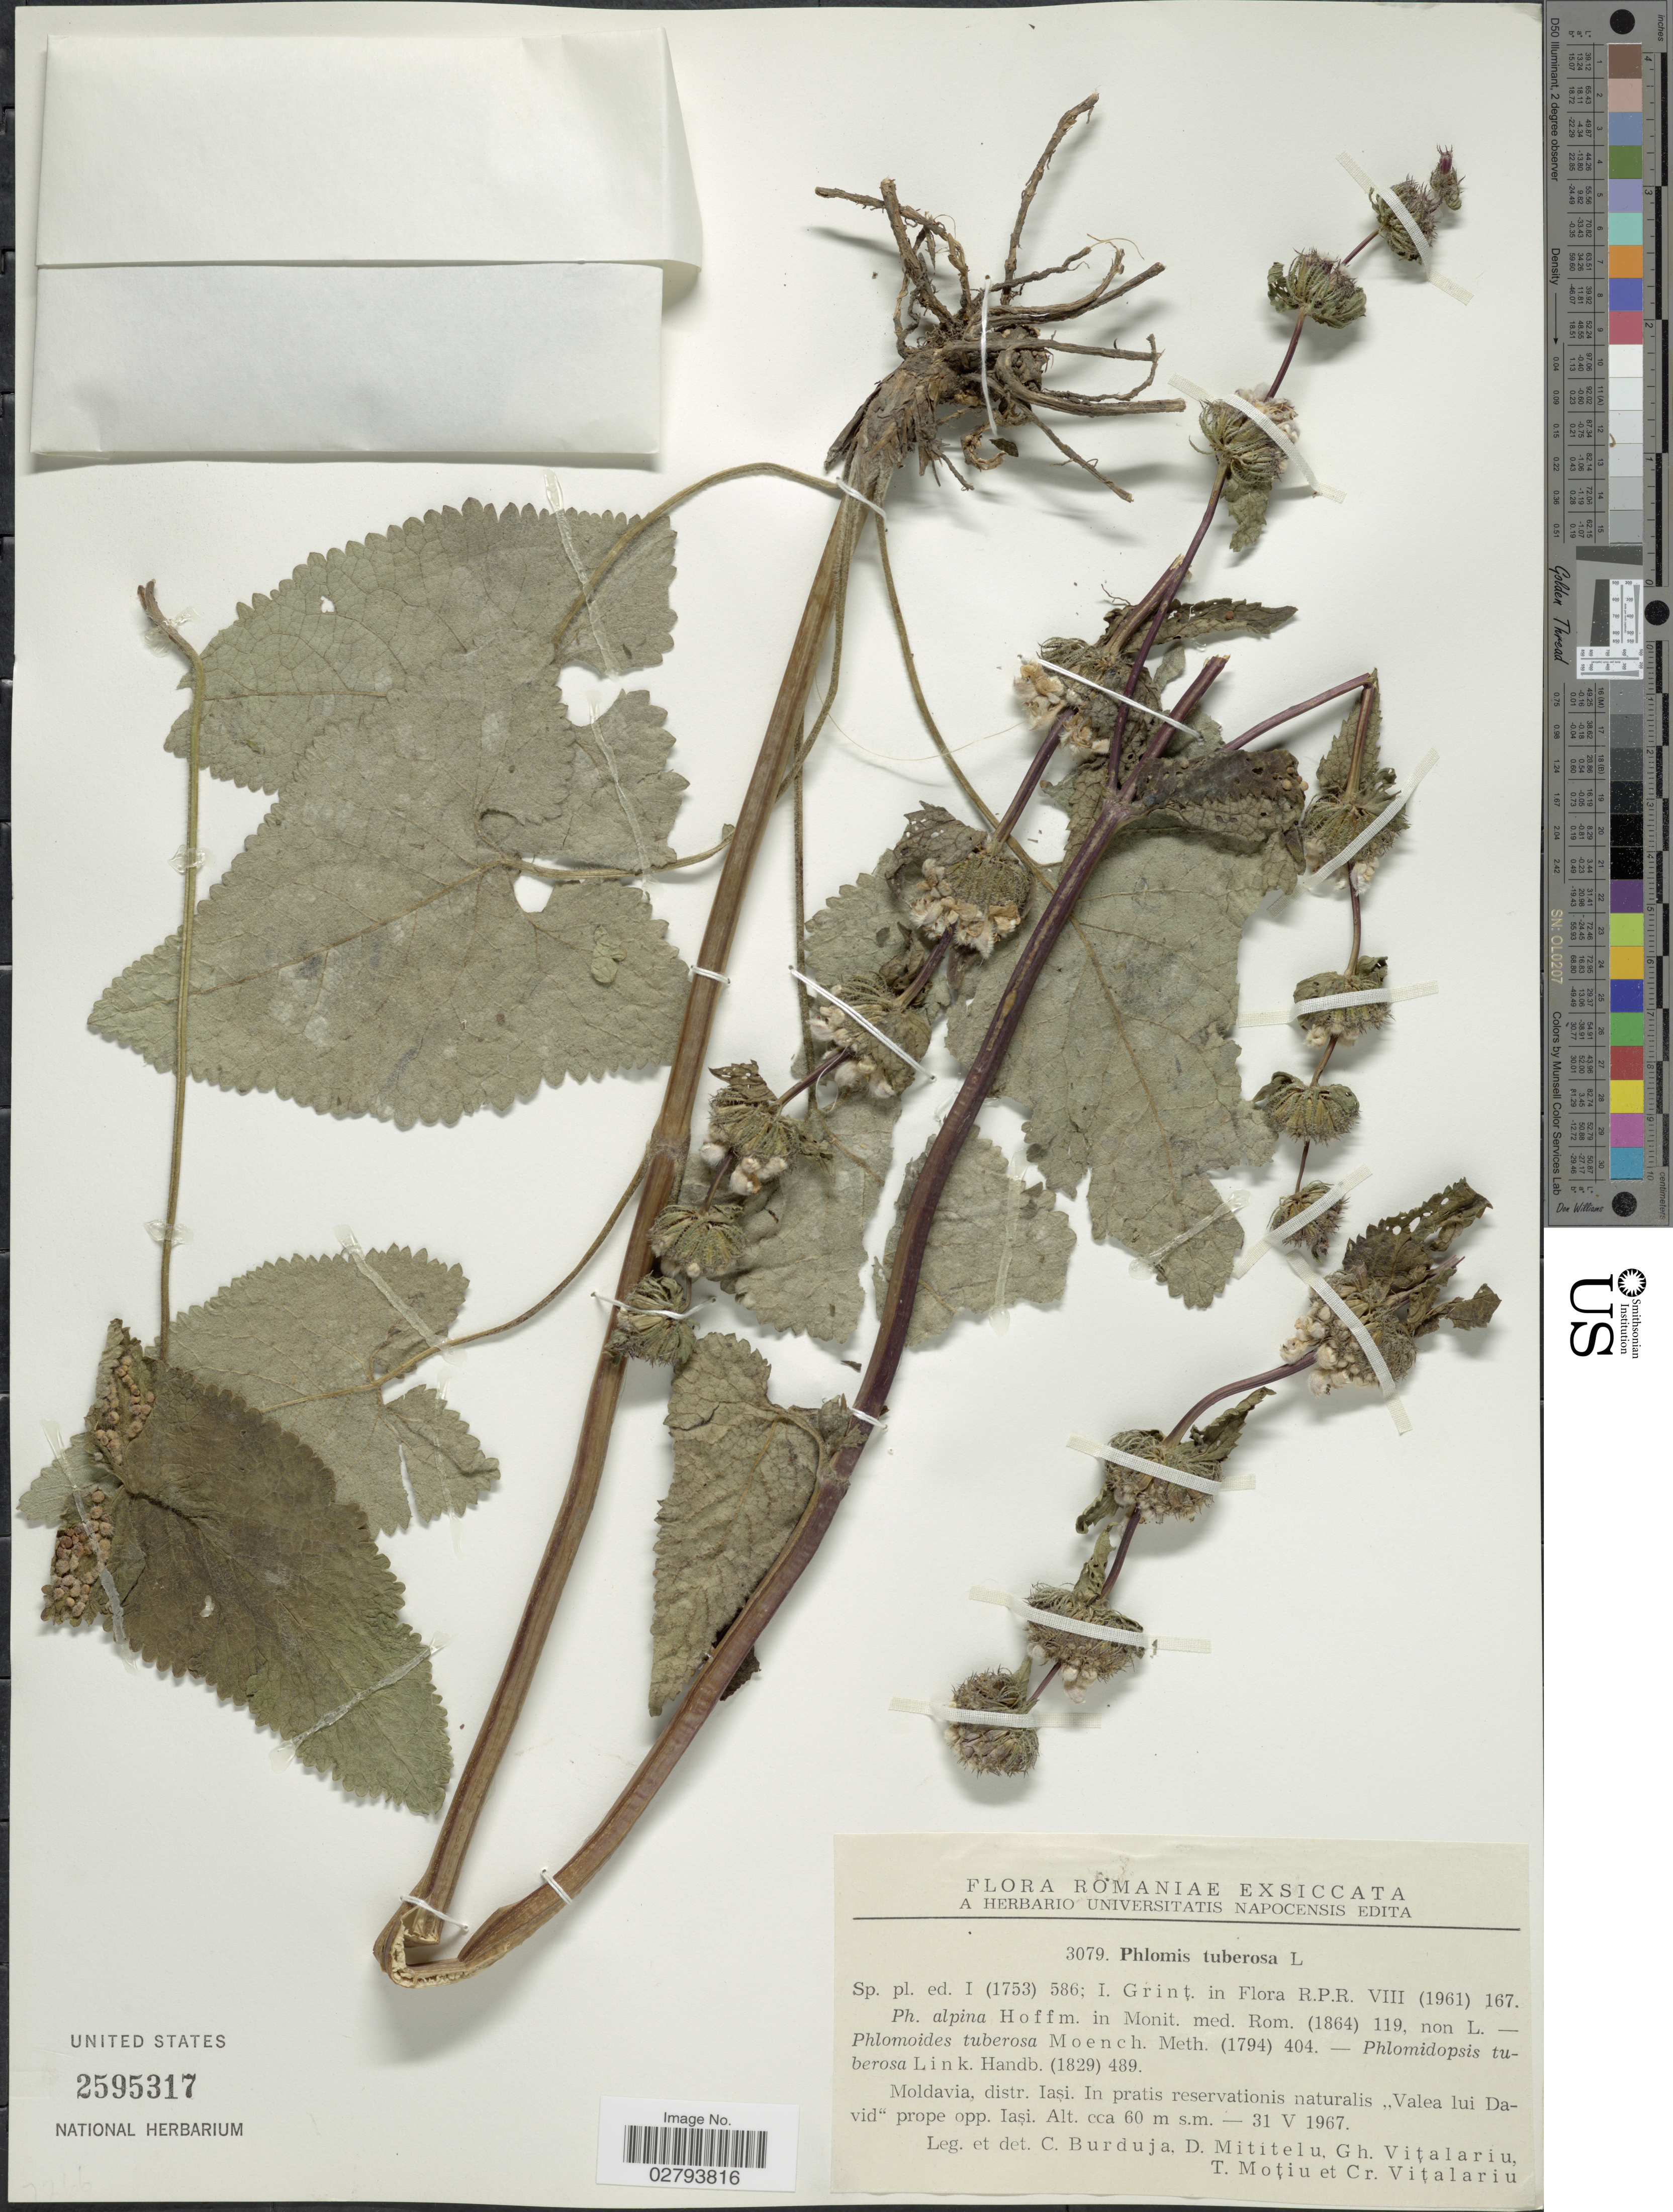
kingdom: Plantae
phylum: Tracheophyta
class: Magnoliopsida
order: Lamiales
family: Lamiaceae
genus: Phlomoides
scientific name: Phlomoides tuberosa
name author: (L.) Moench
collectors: C. Burduja, D. Mititelu, G. Vitalariu, T. Motiu & C. Vitalariu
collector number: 3079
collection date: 1967-05-31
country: Romania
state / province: Iasi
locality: Moldavia, in pratis reservationis naturalis "Valea lui David" prope opp. Iasi.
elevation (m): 60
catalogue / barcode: US 2595317